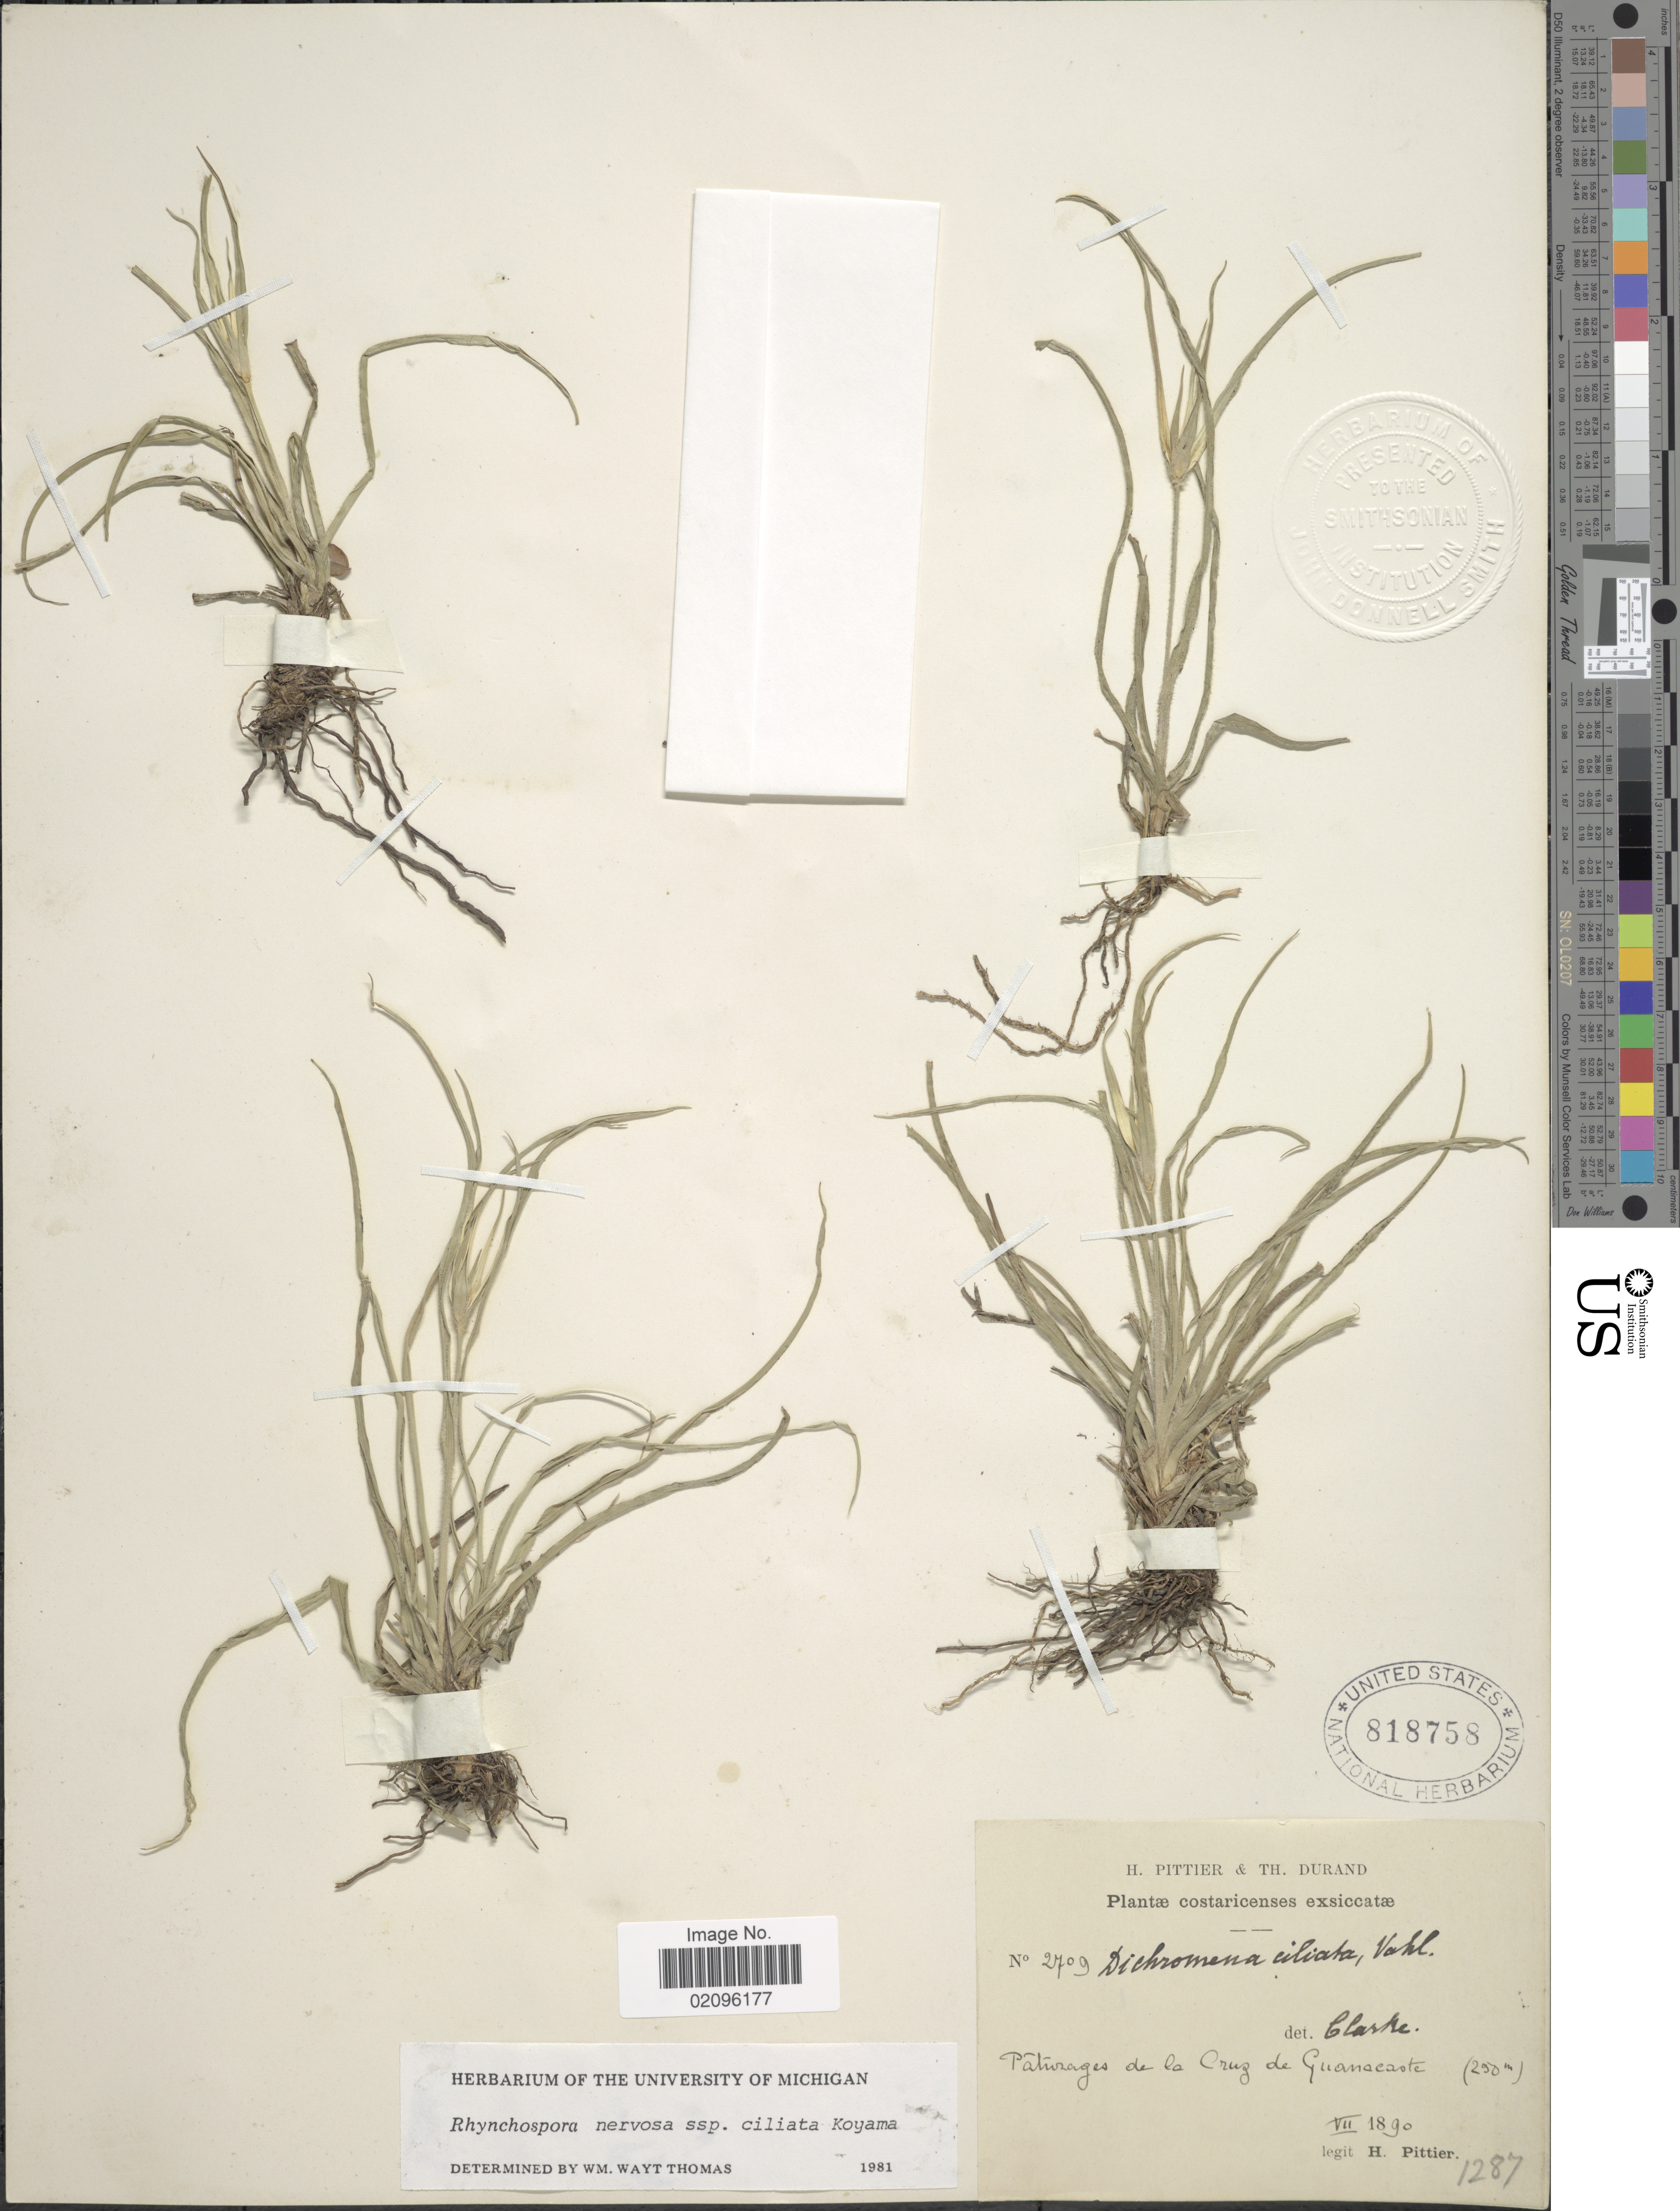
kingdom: Plantae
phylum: Tracheophyta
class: Liliopsida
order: Poales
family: Cyperaceae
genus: Rhynchospora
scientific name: Rhynchospora nervosa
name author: (Vahl) Boeckeler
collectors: H. F. Pittier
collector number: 2709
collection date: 1890-07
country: Costa Rica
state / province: Guanacaste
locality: Costaricenses, Paturages de la Cruz de Guanacaste.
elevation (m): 250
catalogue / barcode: US 818758